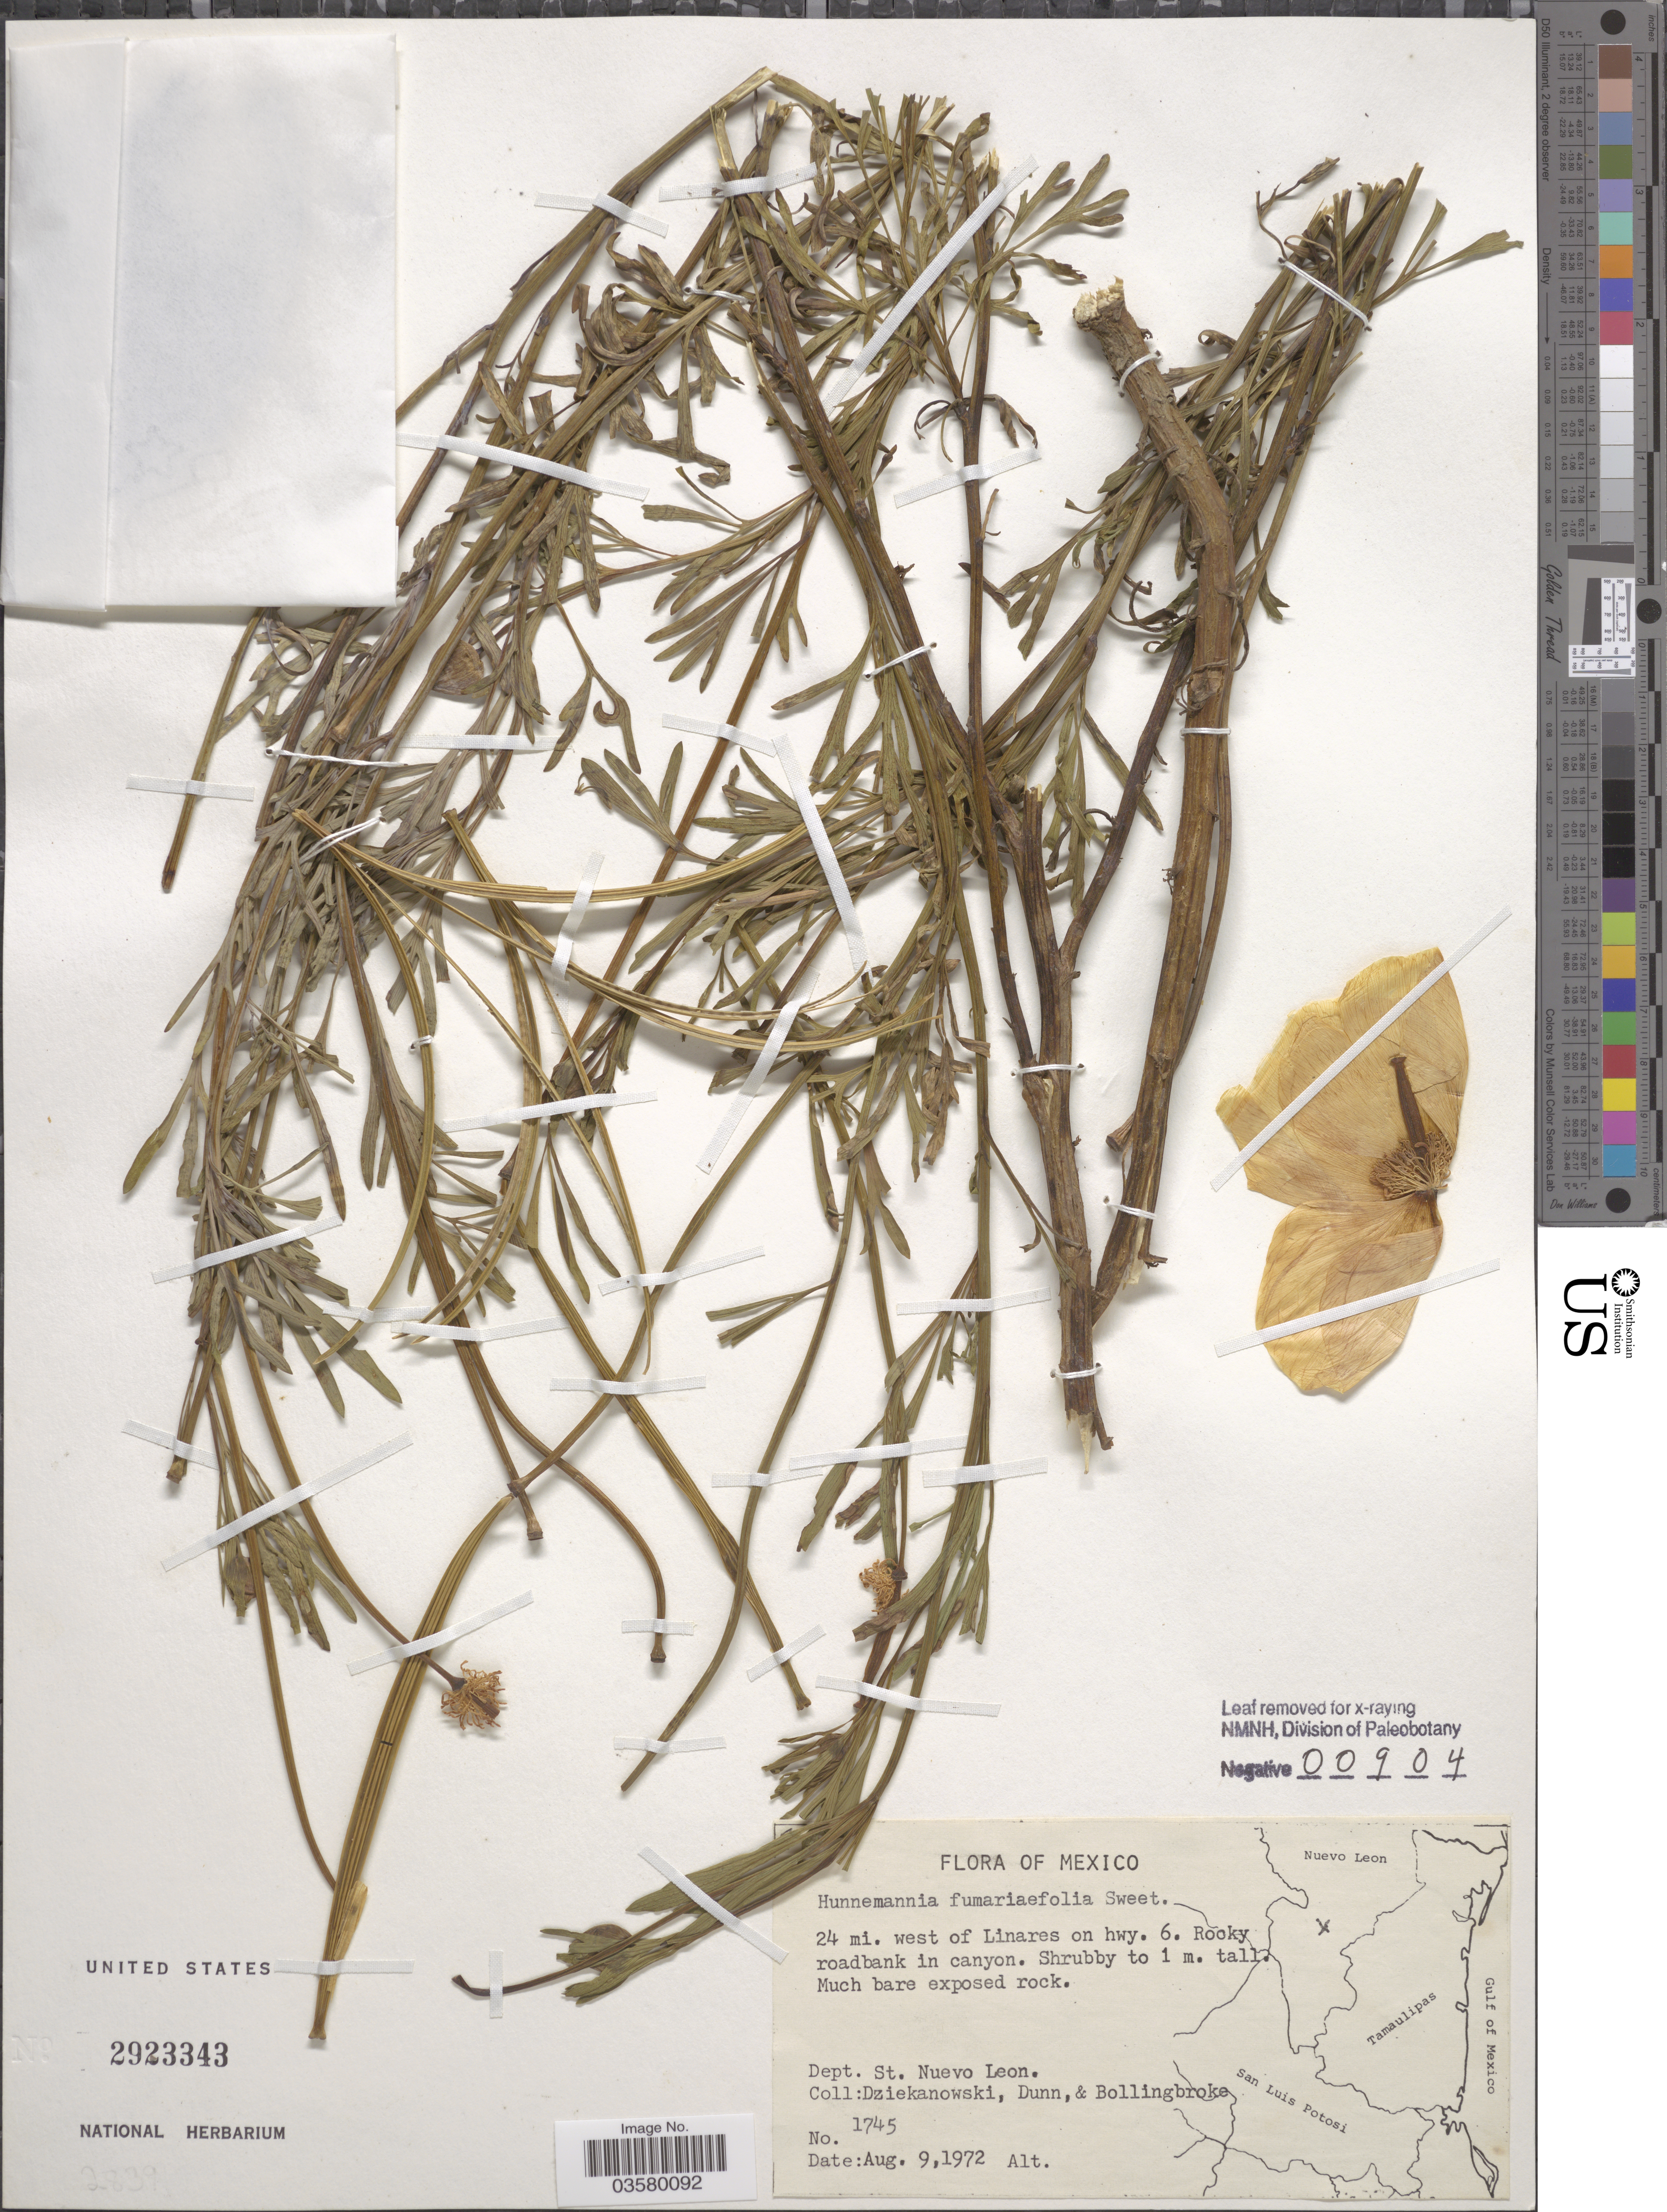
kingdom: Plantae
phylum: Tracheophyta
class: Magnoliopsida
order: Ranunculales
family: Papaveraceae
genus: Hunnemannia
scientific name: Hunnemannia fumariifolia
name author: Sweet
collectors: -. Dziekanowski, Dunn, -- & Bollingbroke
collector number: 1745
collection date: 1972-08-09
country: Mexico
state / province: Nuevo León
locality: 24 mi. west of Linares on hwy. 6. Dept. St. Nuevo Leon.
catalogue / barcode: US 2923343